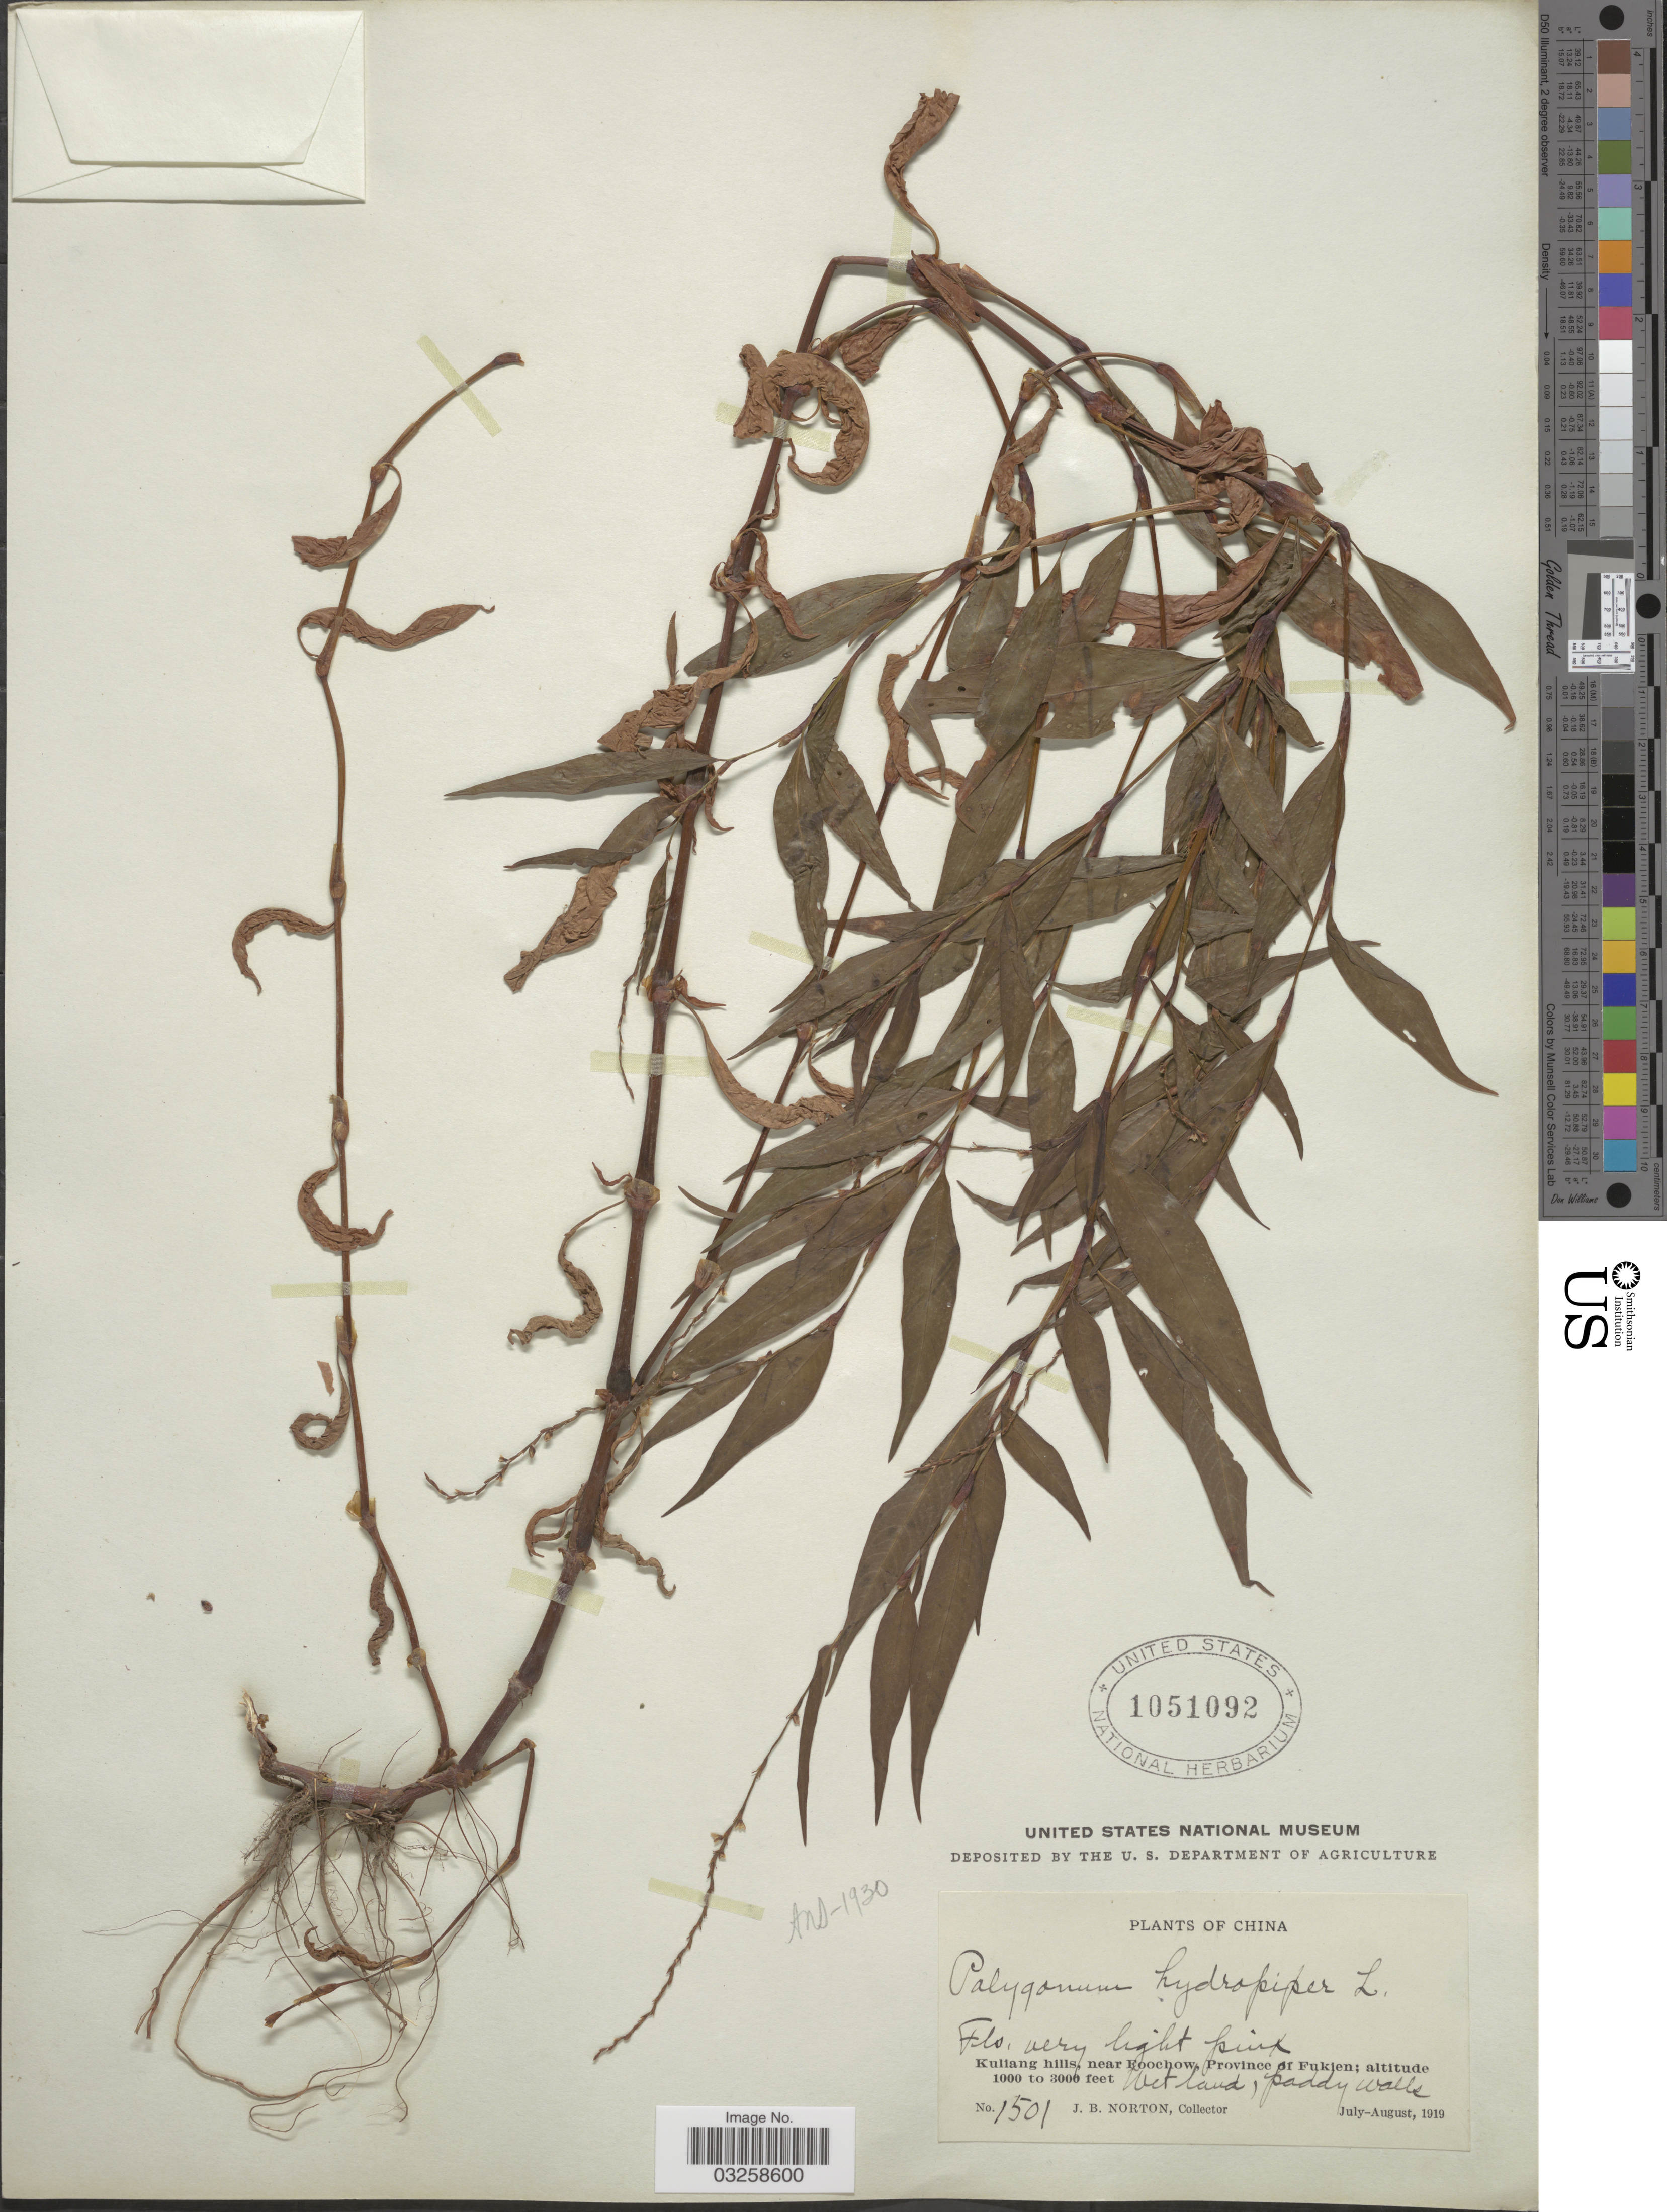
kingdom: Plantae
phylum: Tracheophyta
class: Magnoliopsida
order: Caryophyllales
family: Polygonaceae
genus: Polygonum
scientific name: Polygonum hydropiper var. hydropiper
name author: L.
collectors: J. B. Norton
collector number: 1501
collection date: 1919-07/1919-08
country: China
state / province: Fujian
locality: Kuliang hills, near Foochow, Province of Fukien.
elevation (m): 305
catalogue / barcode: US 1051092